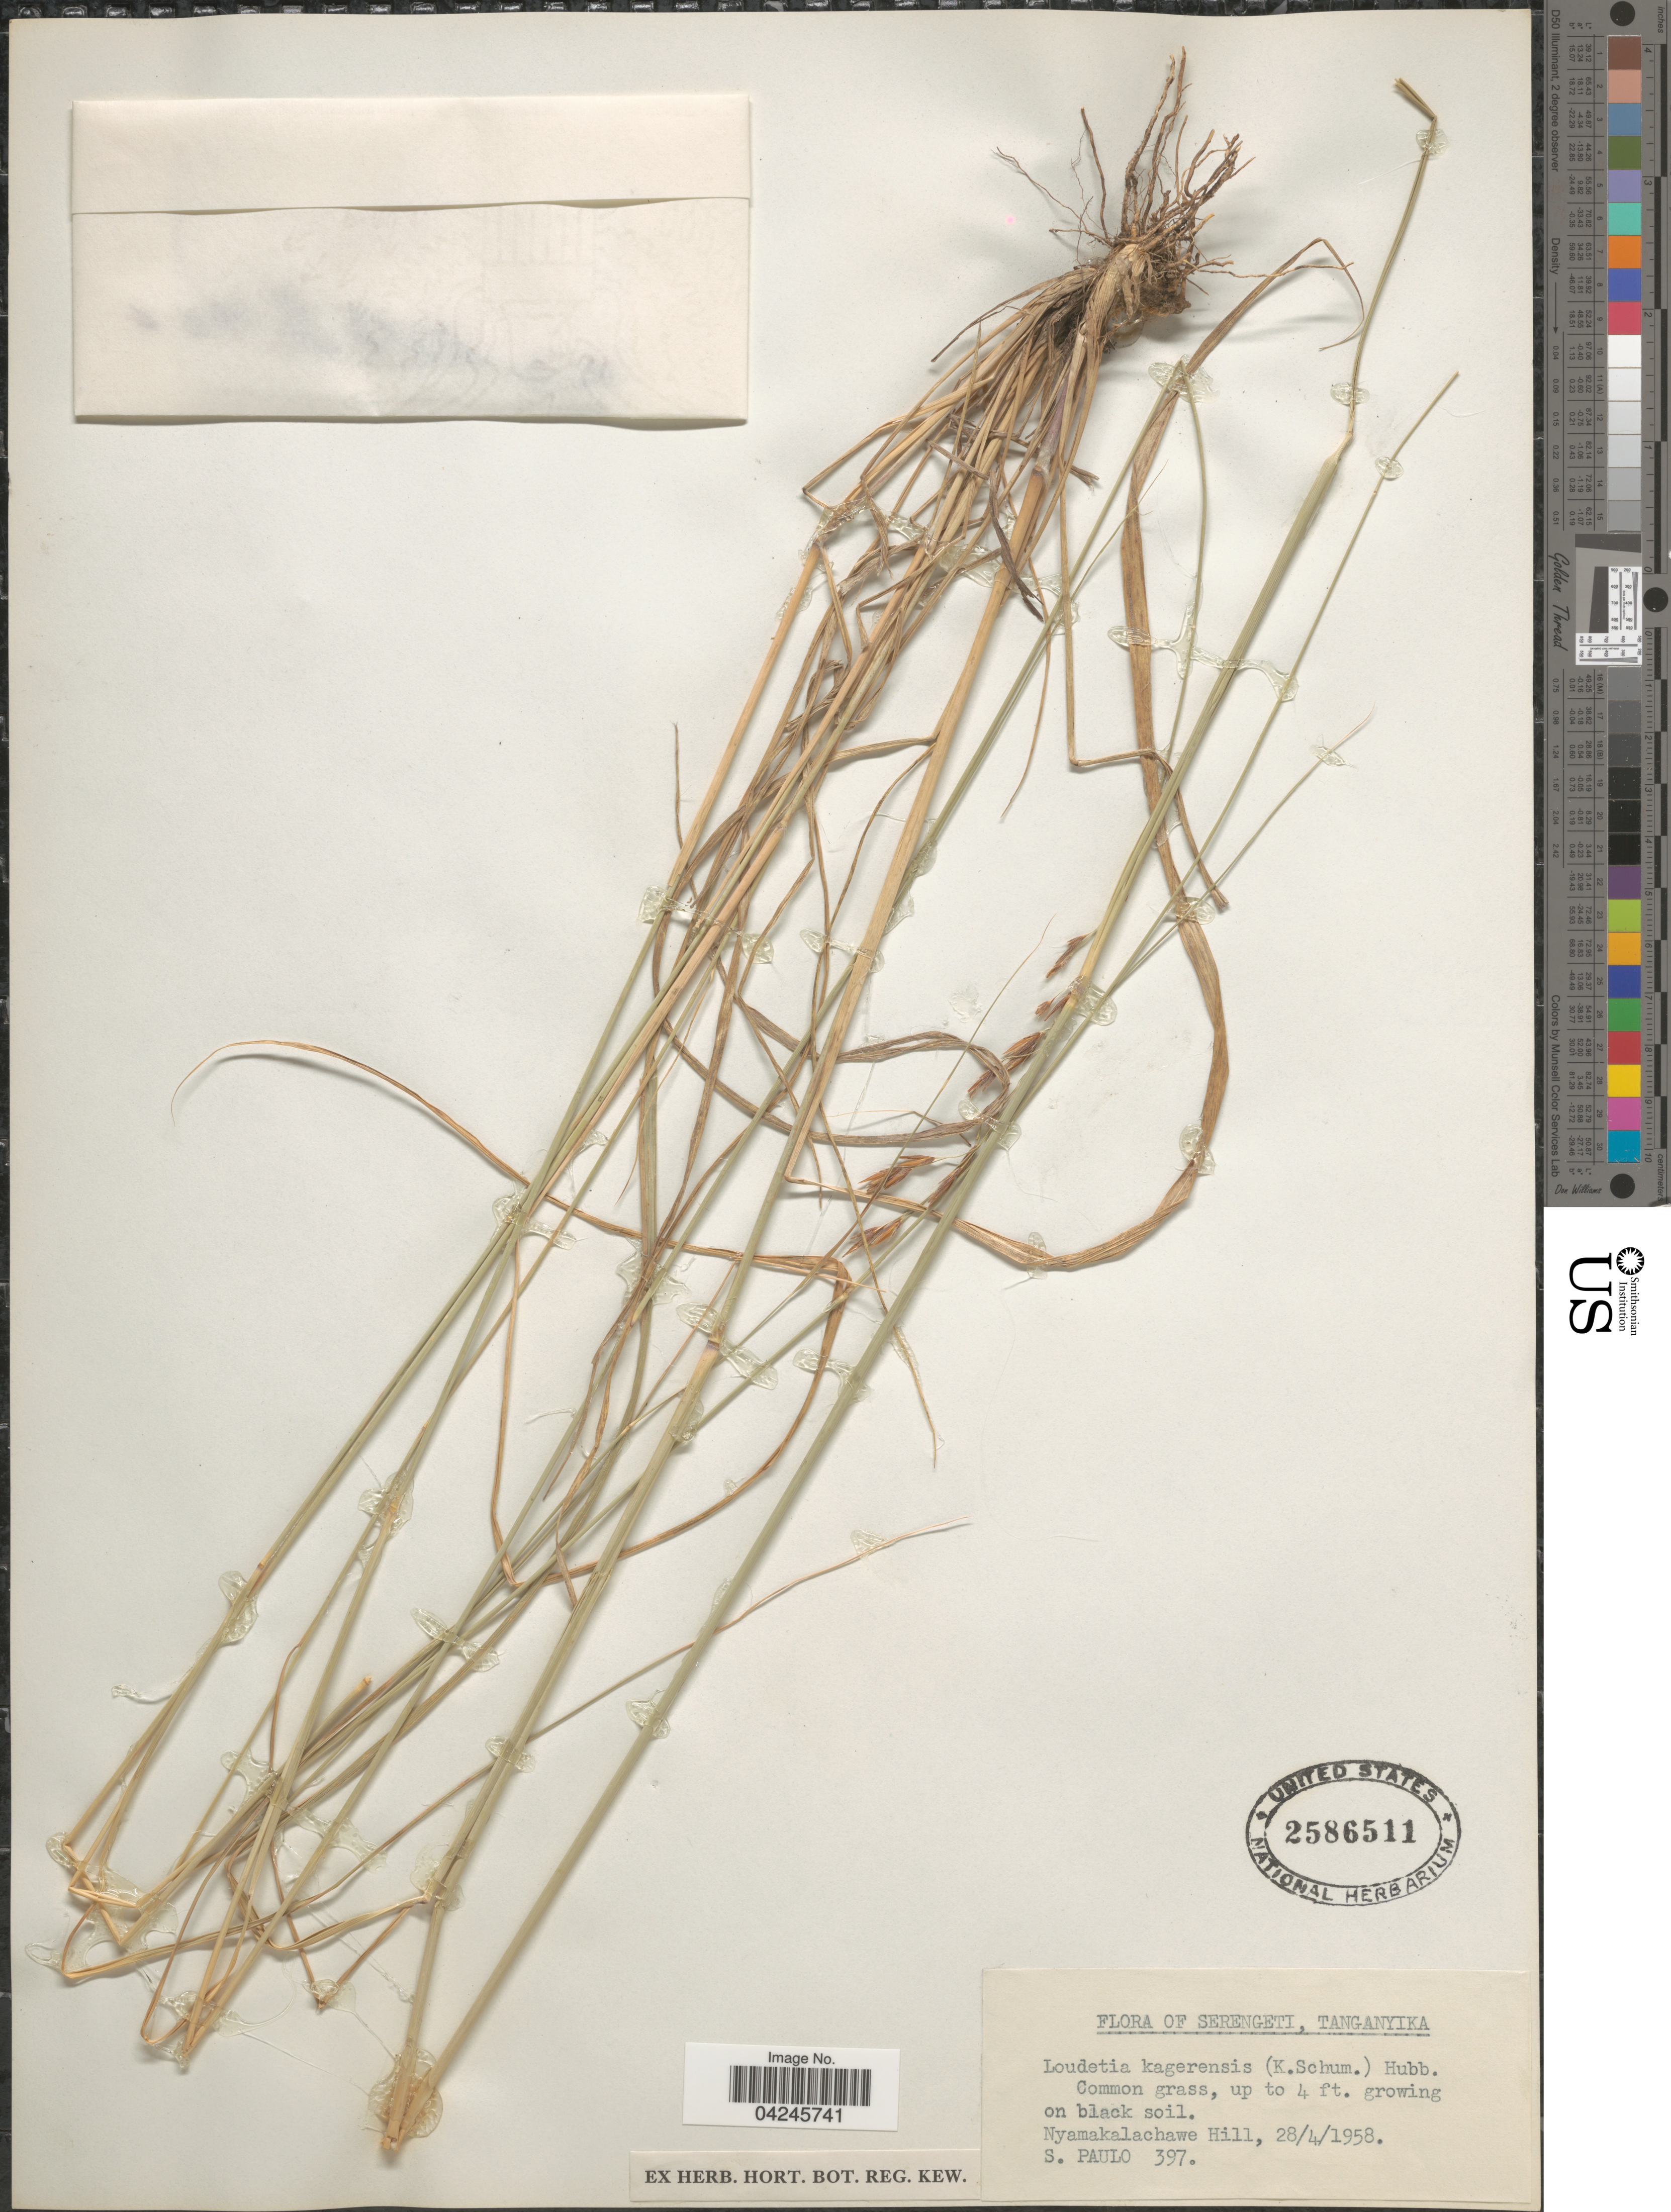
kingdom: Plantae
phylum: Tracheophyta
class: Liliopsida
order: Poales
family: Poaceae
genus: Loudetia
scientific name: Loudetia kagerensis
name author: (K. Schum.) Hutch.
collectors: S. Paulo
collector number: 397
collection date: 1958-04-28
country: Tanzania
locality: Serengeti, Tanganyika. Nyamakalachawe Hill.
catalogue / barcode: US 2586511